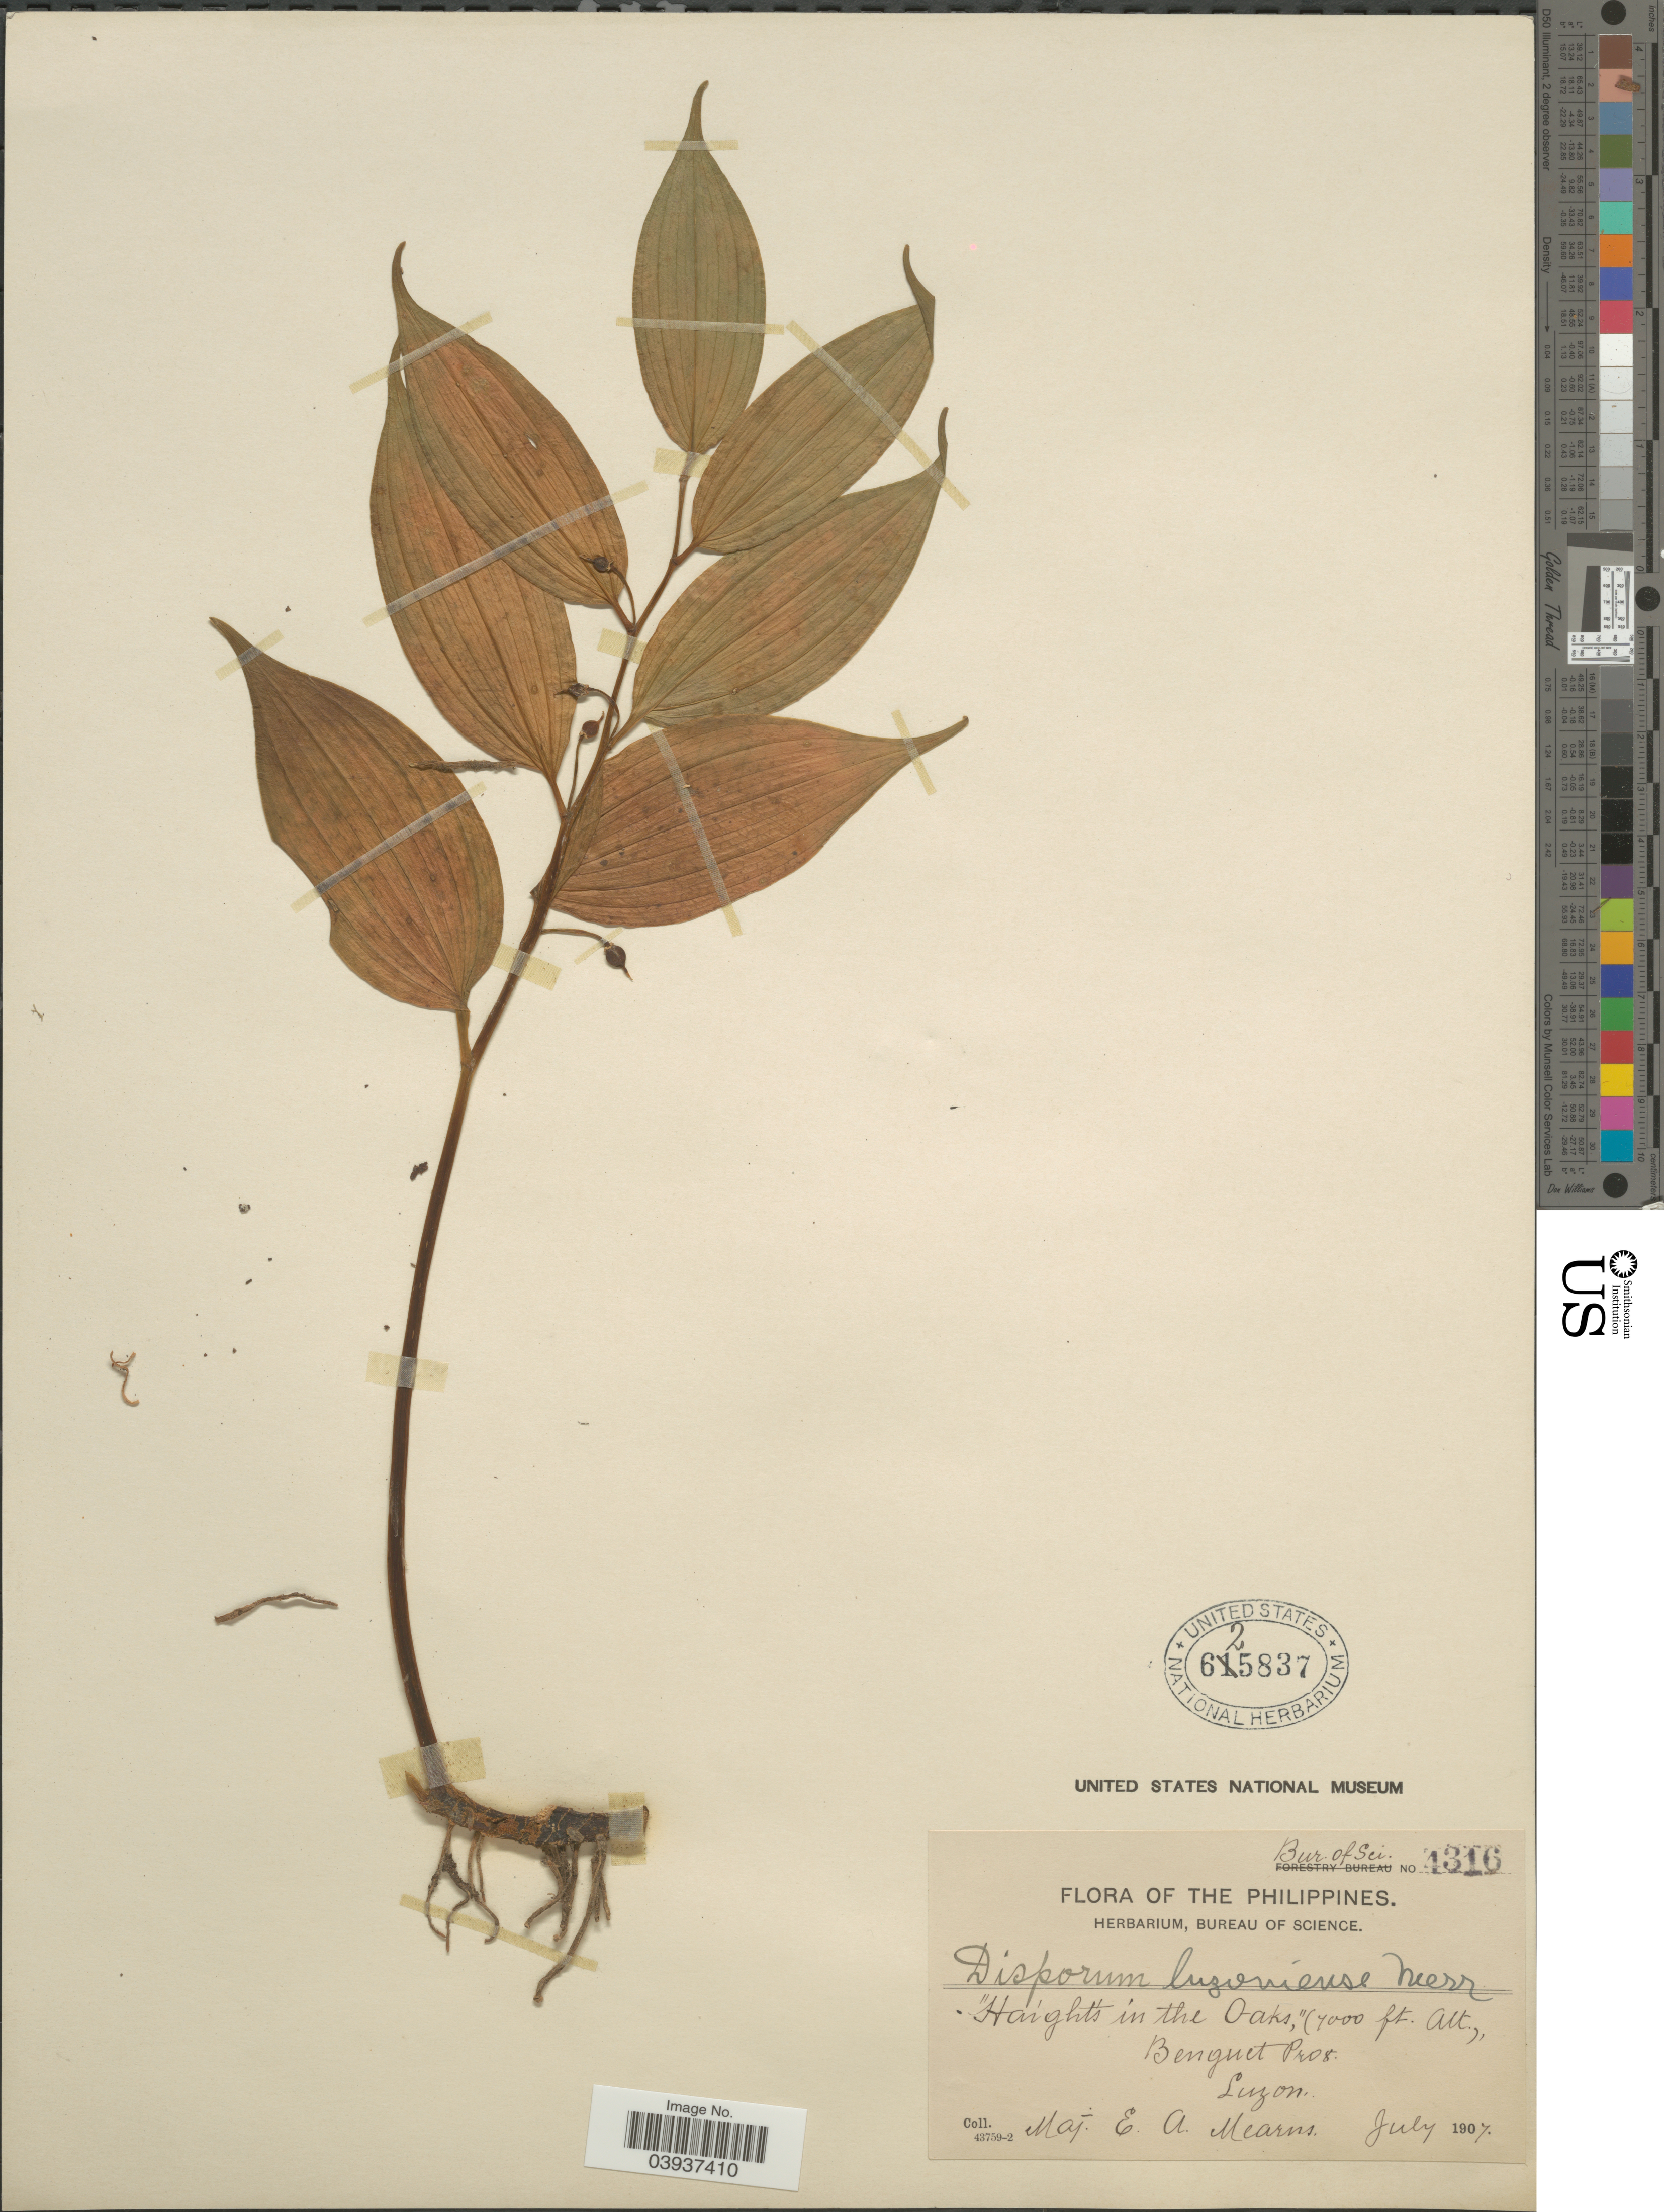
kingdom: Plantae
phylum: Tracheophyta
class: Liliopsida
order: Liliales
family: Colchicaceae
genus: Disporum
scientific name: Disporum luzoniense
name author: Merr.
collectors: E. A. Mearns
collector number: Bur. of Sci. 4316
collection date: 1907-07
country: Philippines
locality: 'Haight's in the Oaks', Benguet Pros. Luzon.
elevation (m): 2134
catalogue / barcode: US 625837